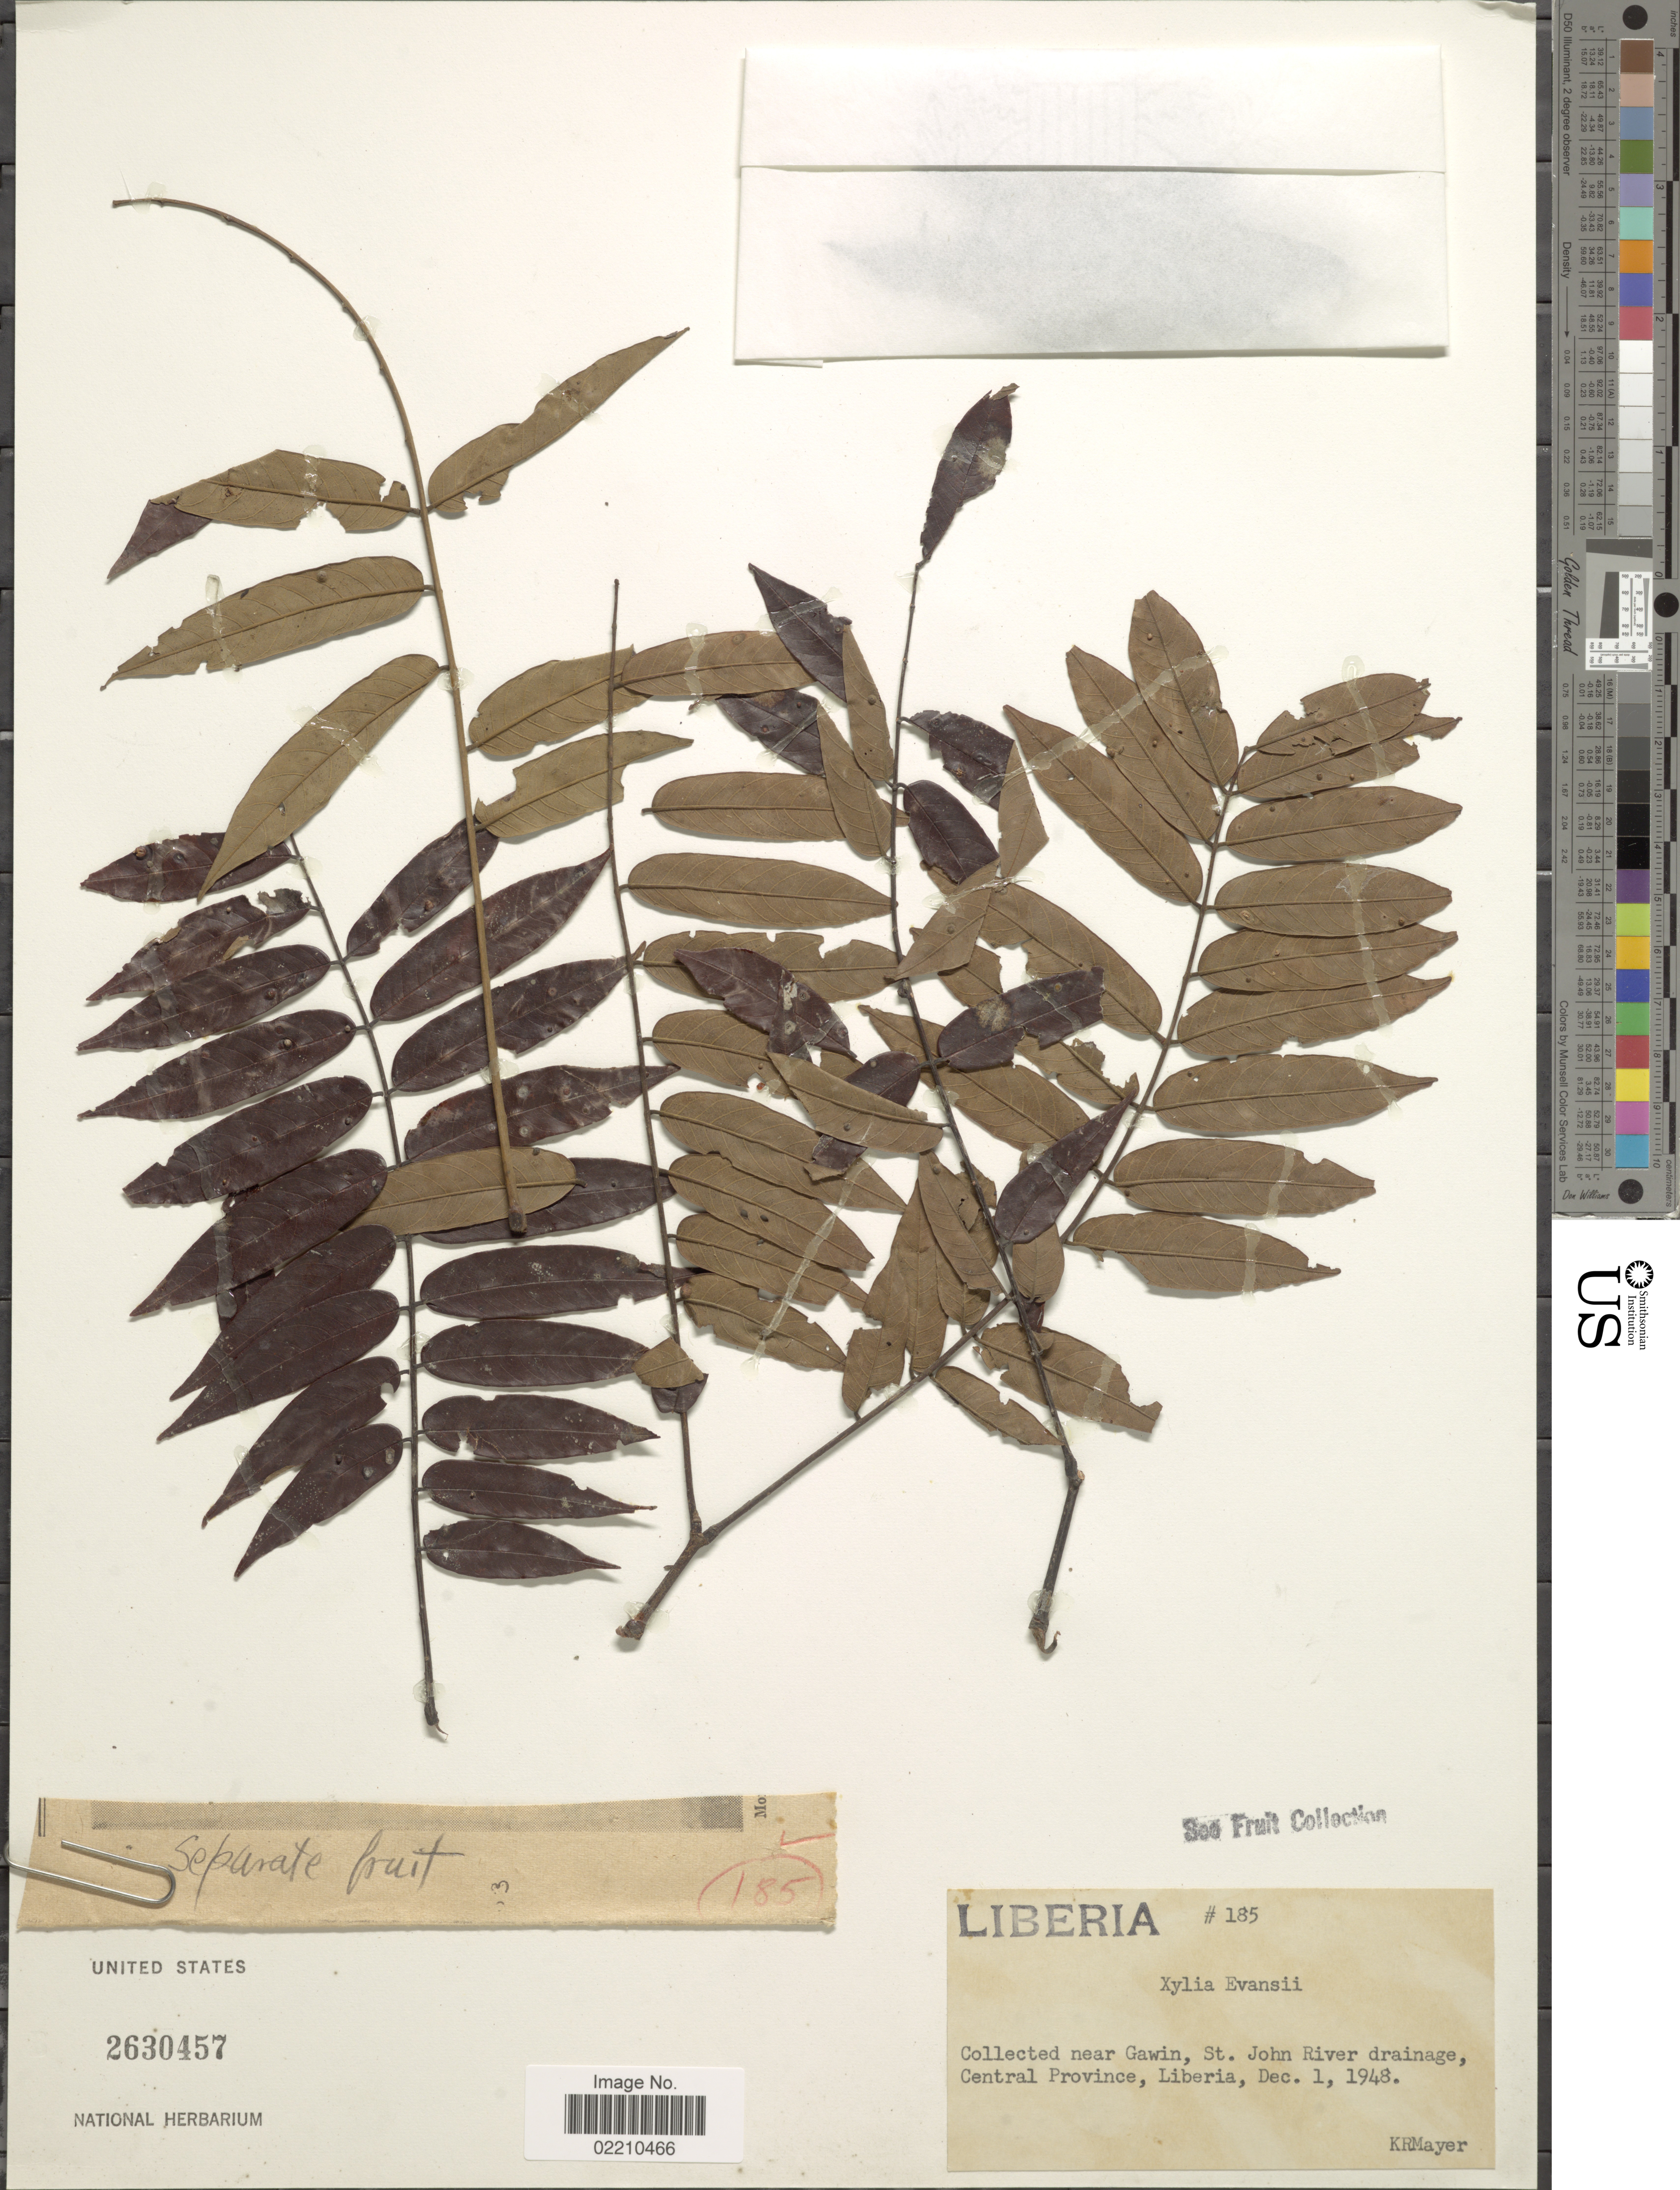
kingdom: Plantae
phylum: Tracheophyta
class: Magnoliopsida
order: Fabales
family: Fabaceae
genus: Xylia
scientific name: Xylia evansii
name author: Hutch.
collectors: K. R. Mayer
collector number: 185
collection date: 1948-12-01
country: Liberia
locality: Near Gawin, St John River drainage, Central Province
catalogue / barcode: US 2630457